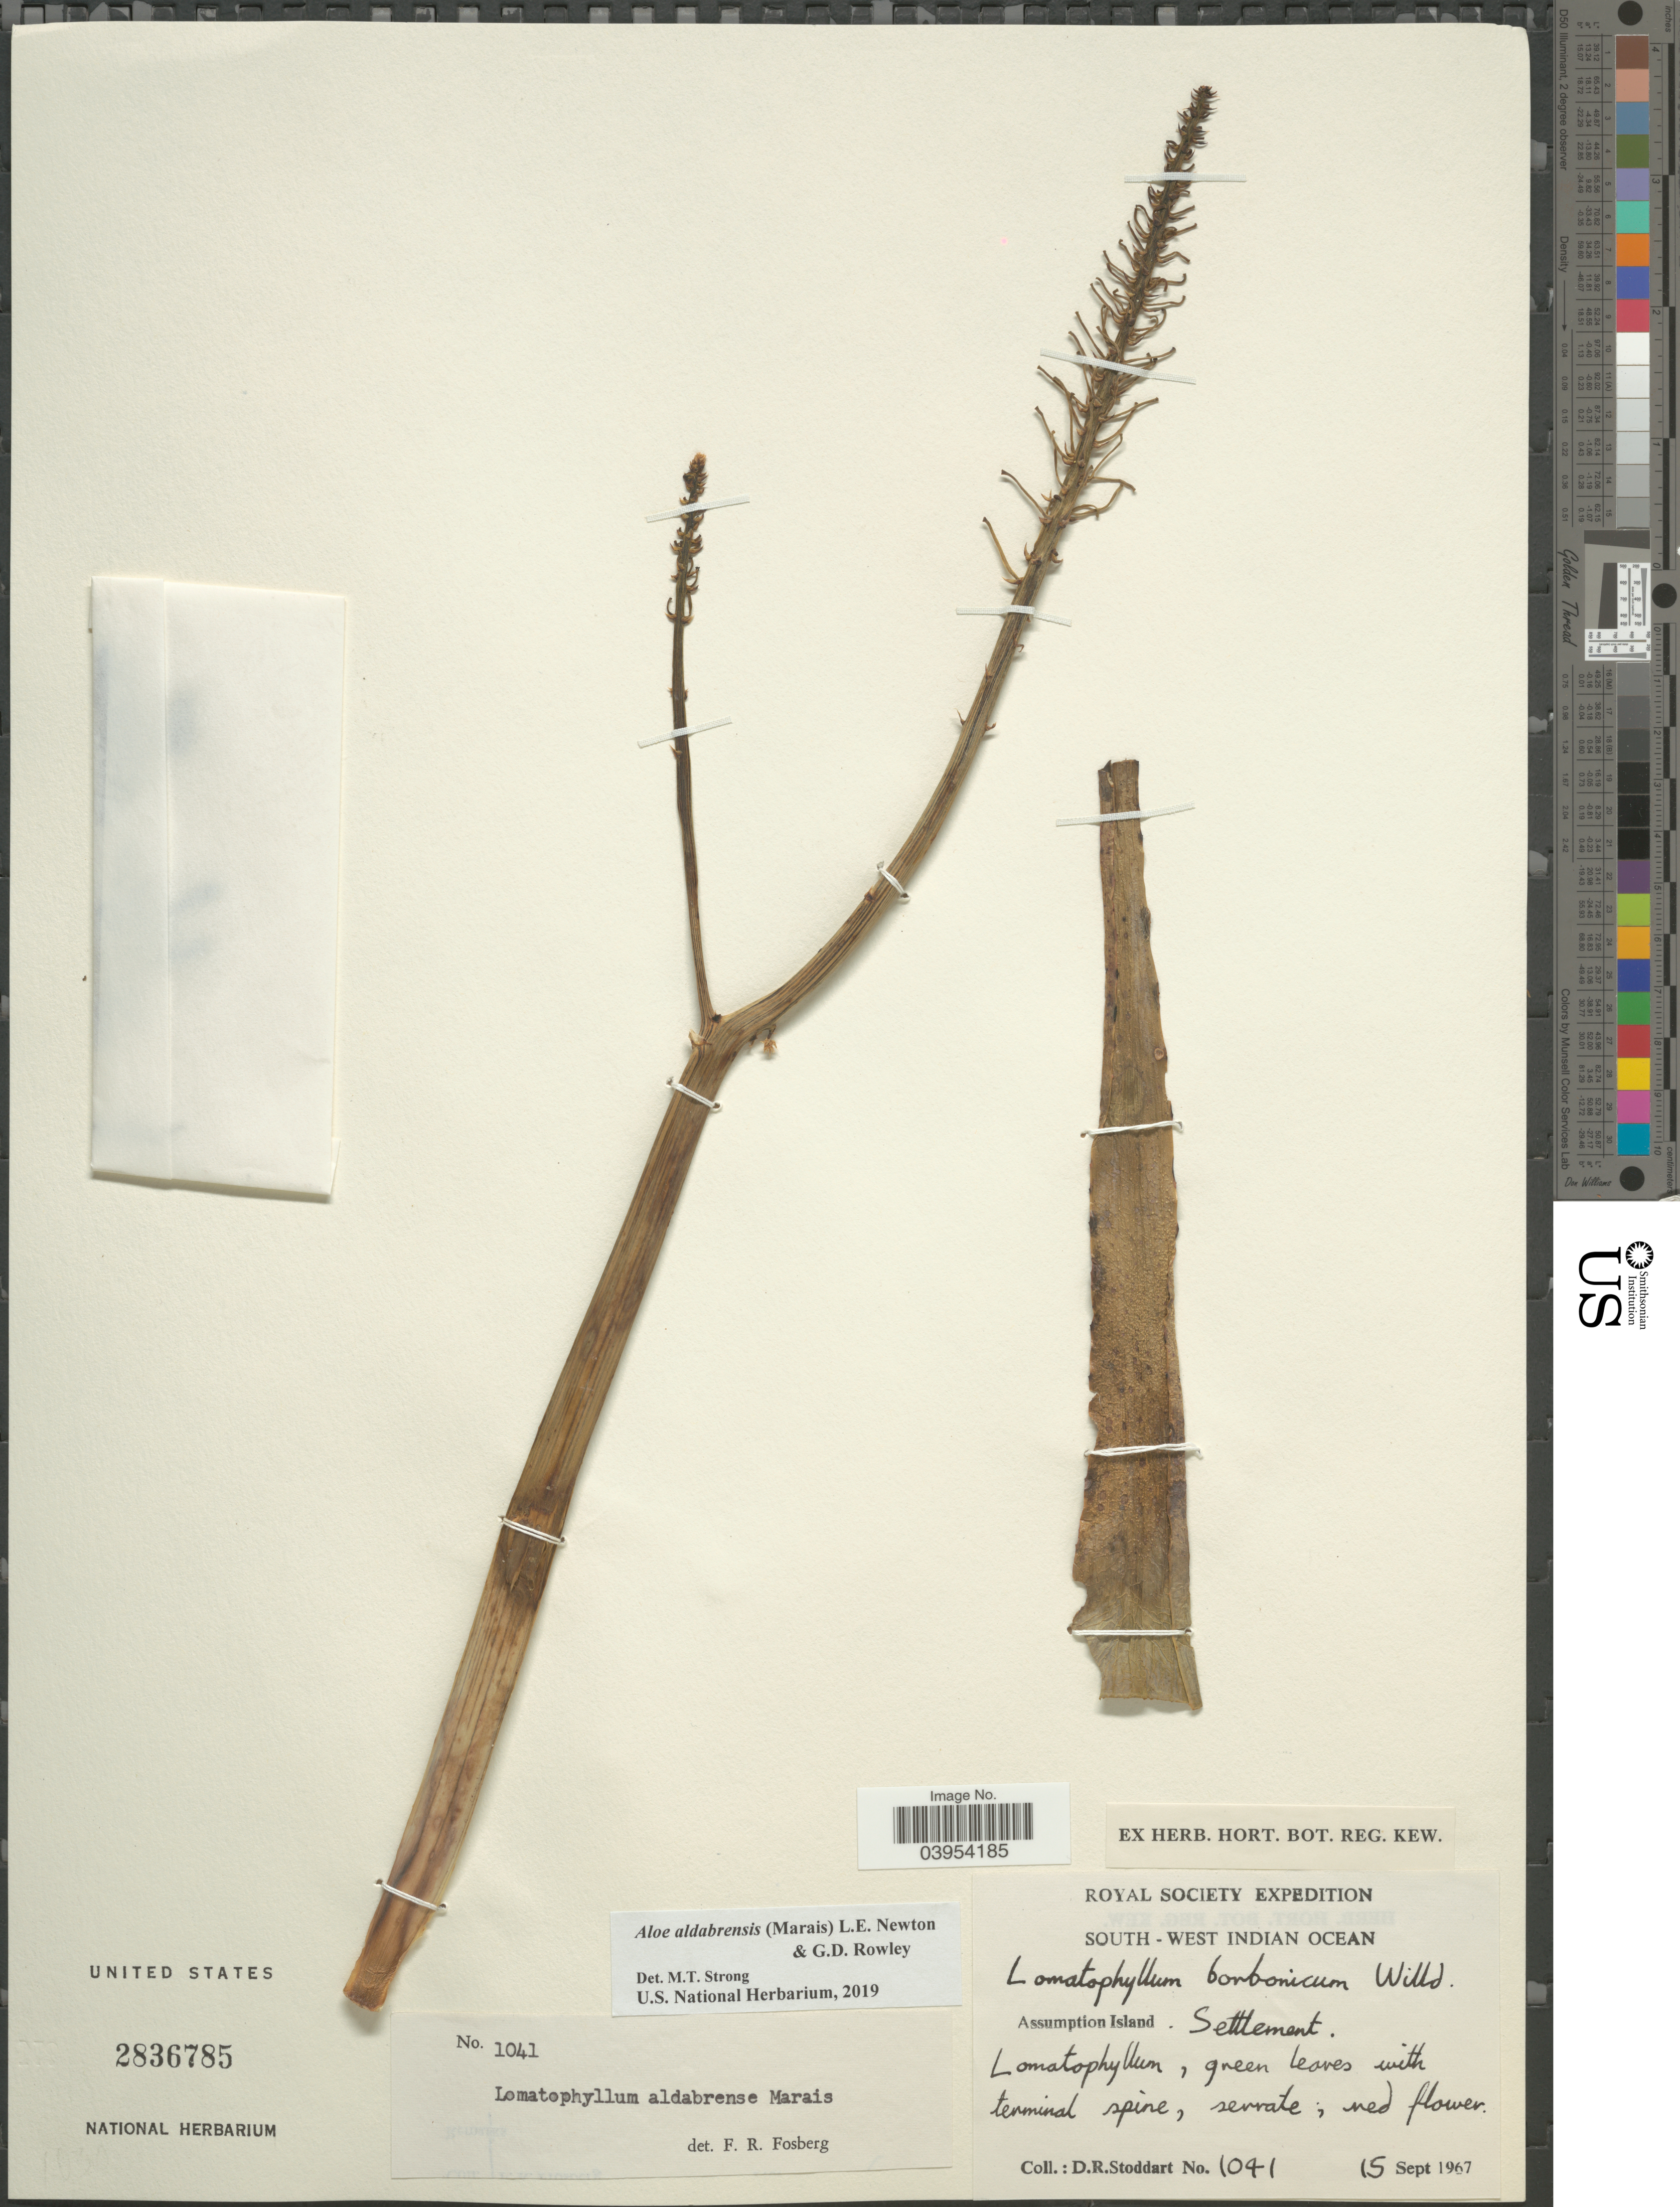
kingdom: Plantae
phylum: Tracheophyta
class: Liliopsida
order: Asparagales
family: Asphodelaceae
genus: Aloe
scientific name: Aloe aldabrensis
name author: (Marais) L. E. Newton & G.D. Rowley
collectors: D. R. Stoddart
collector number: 1041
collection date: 1967-09-15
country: Seychelles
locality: South-west Indian Ocean. Assumption Island - Settlement.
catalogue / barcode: US 2836785